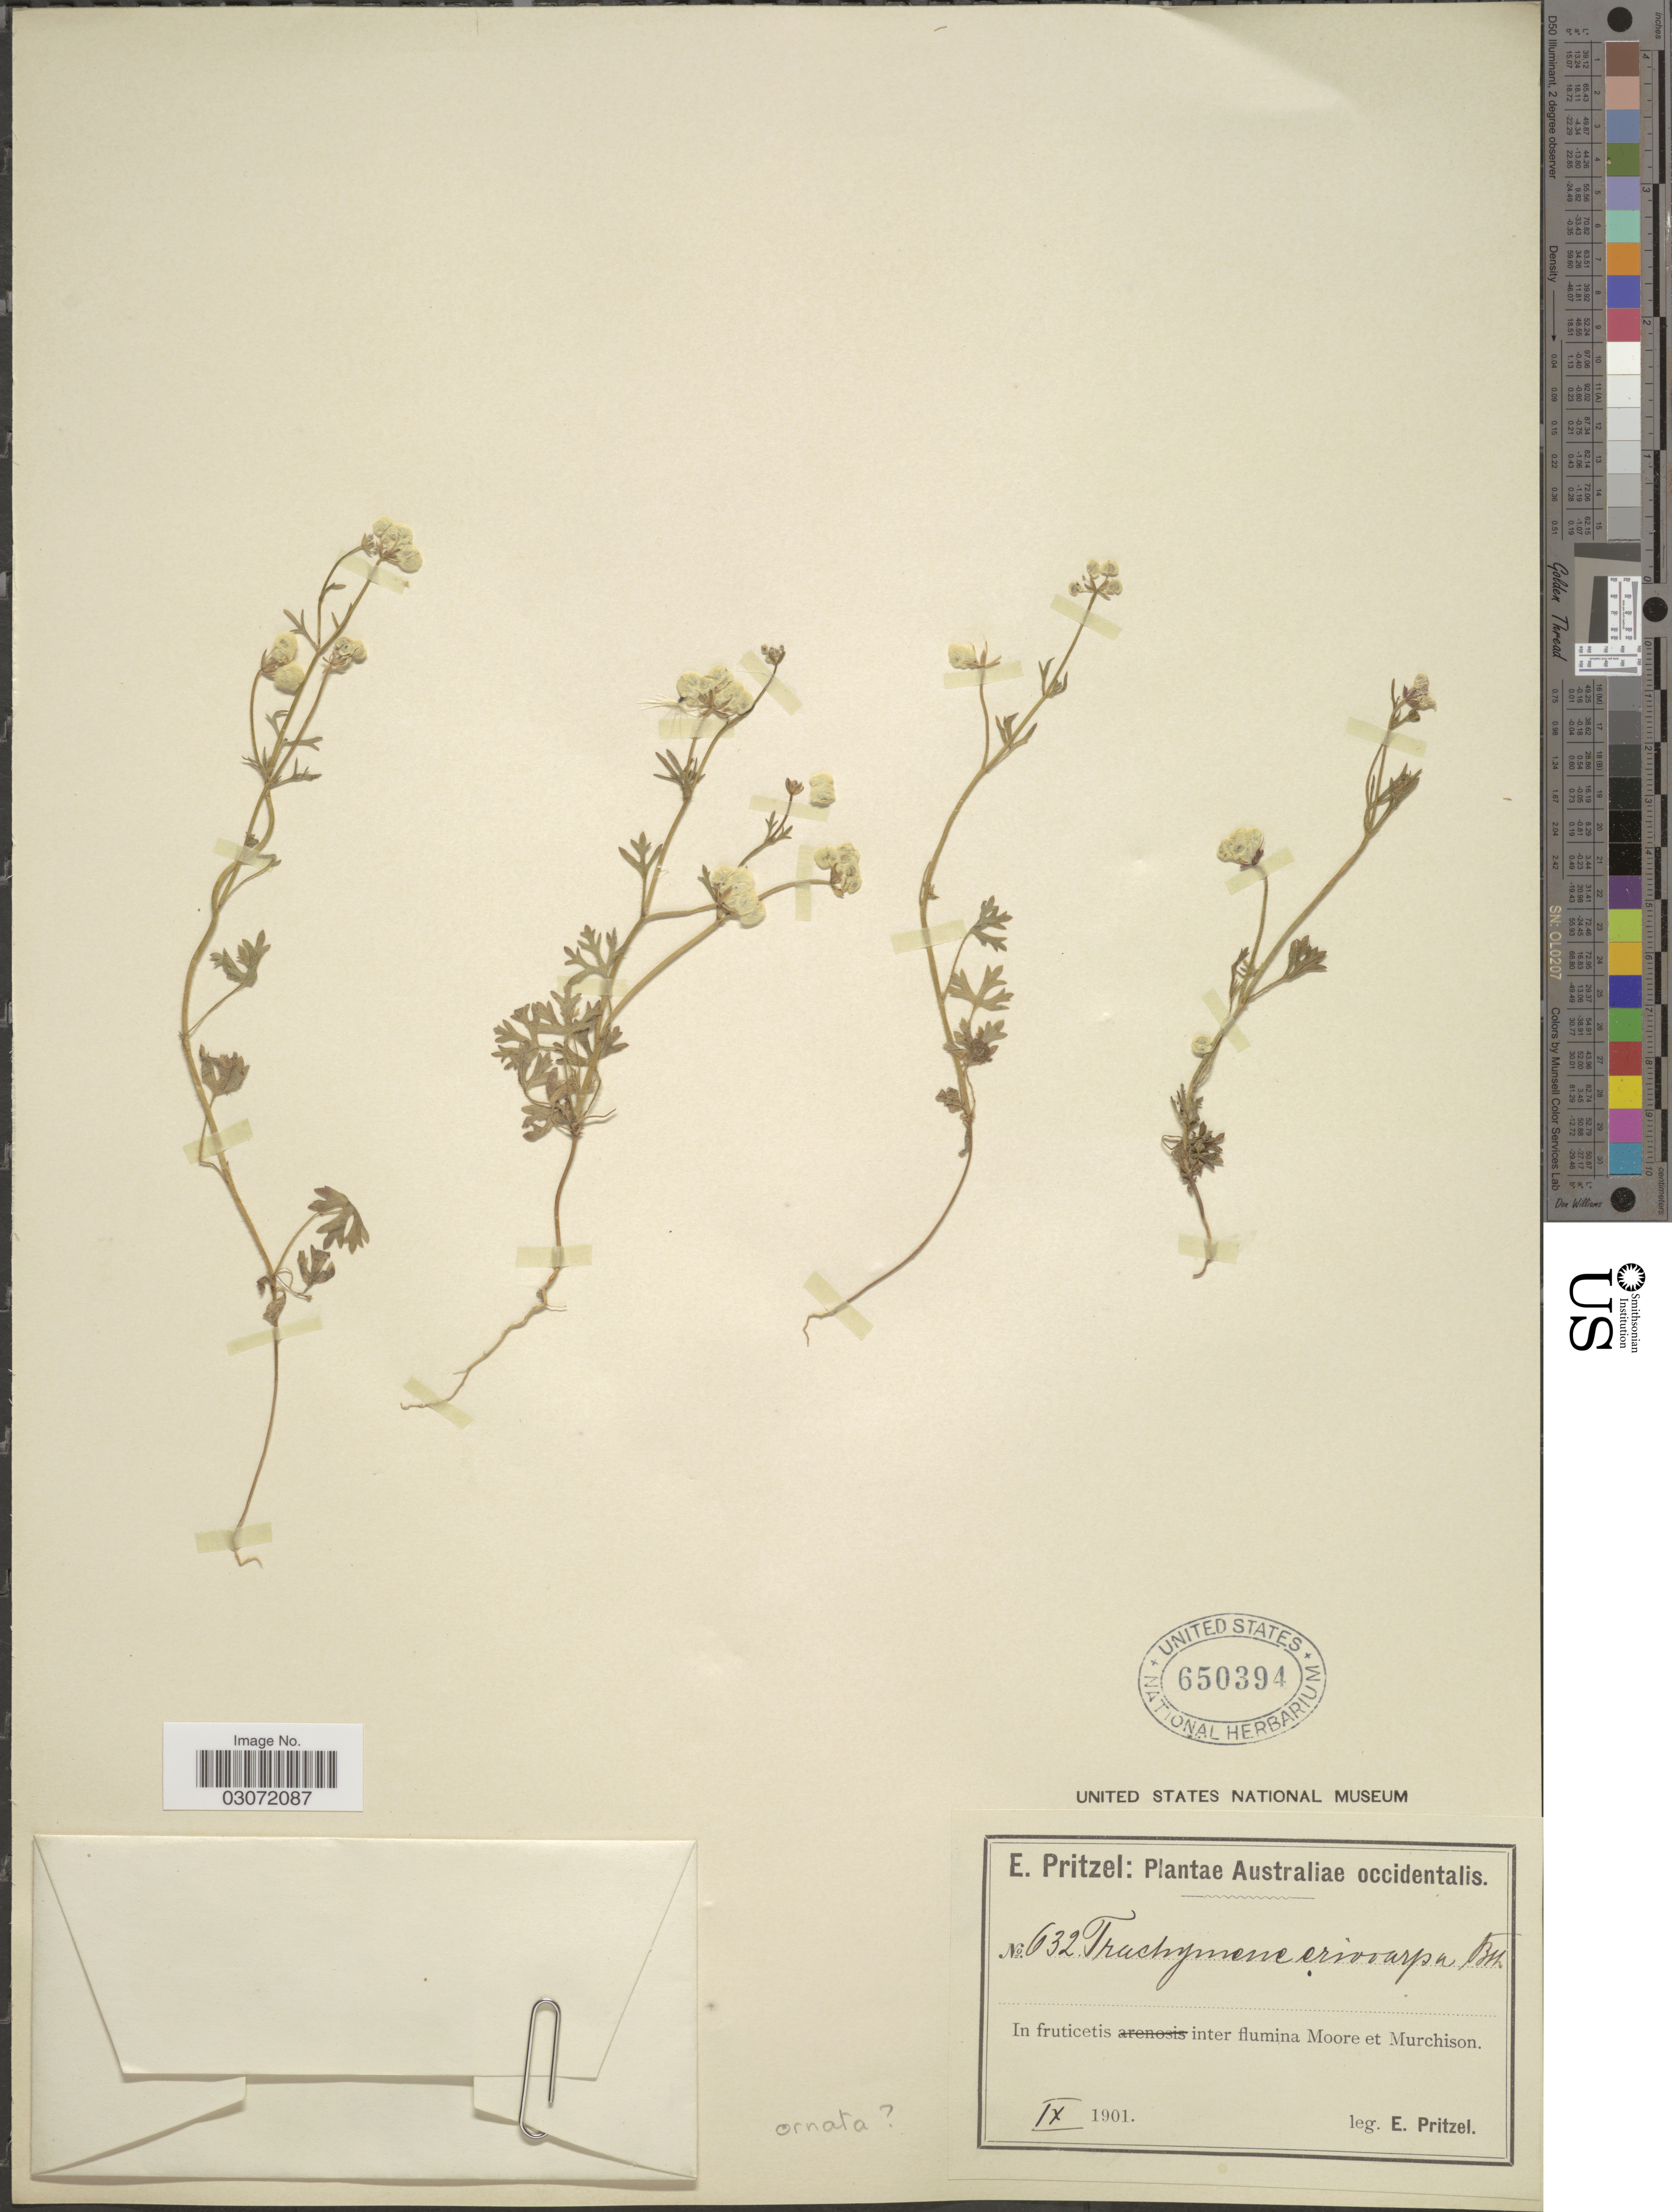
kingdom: Plantae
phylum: Tracheophyta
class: Magnoliopsida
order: Apiales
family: Araliaceae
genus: Trachymene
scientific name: Trachymene eriocarpa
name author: Benth.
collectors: E. G. Pritzel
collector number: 632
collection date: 1901-09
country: Australia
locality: Australiae occidentalis. In fruticetis inter flumina Moore et Murchison.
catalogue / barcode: US 650394